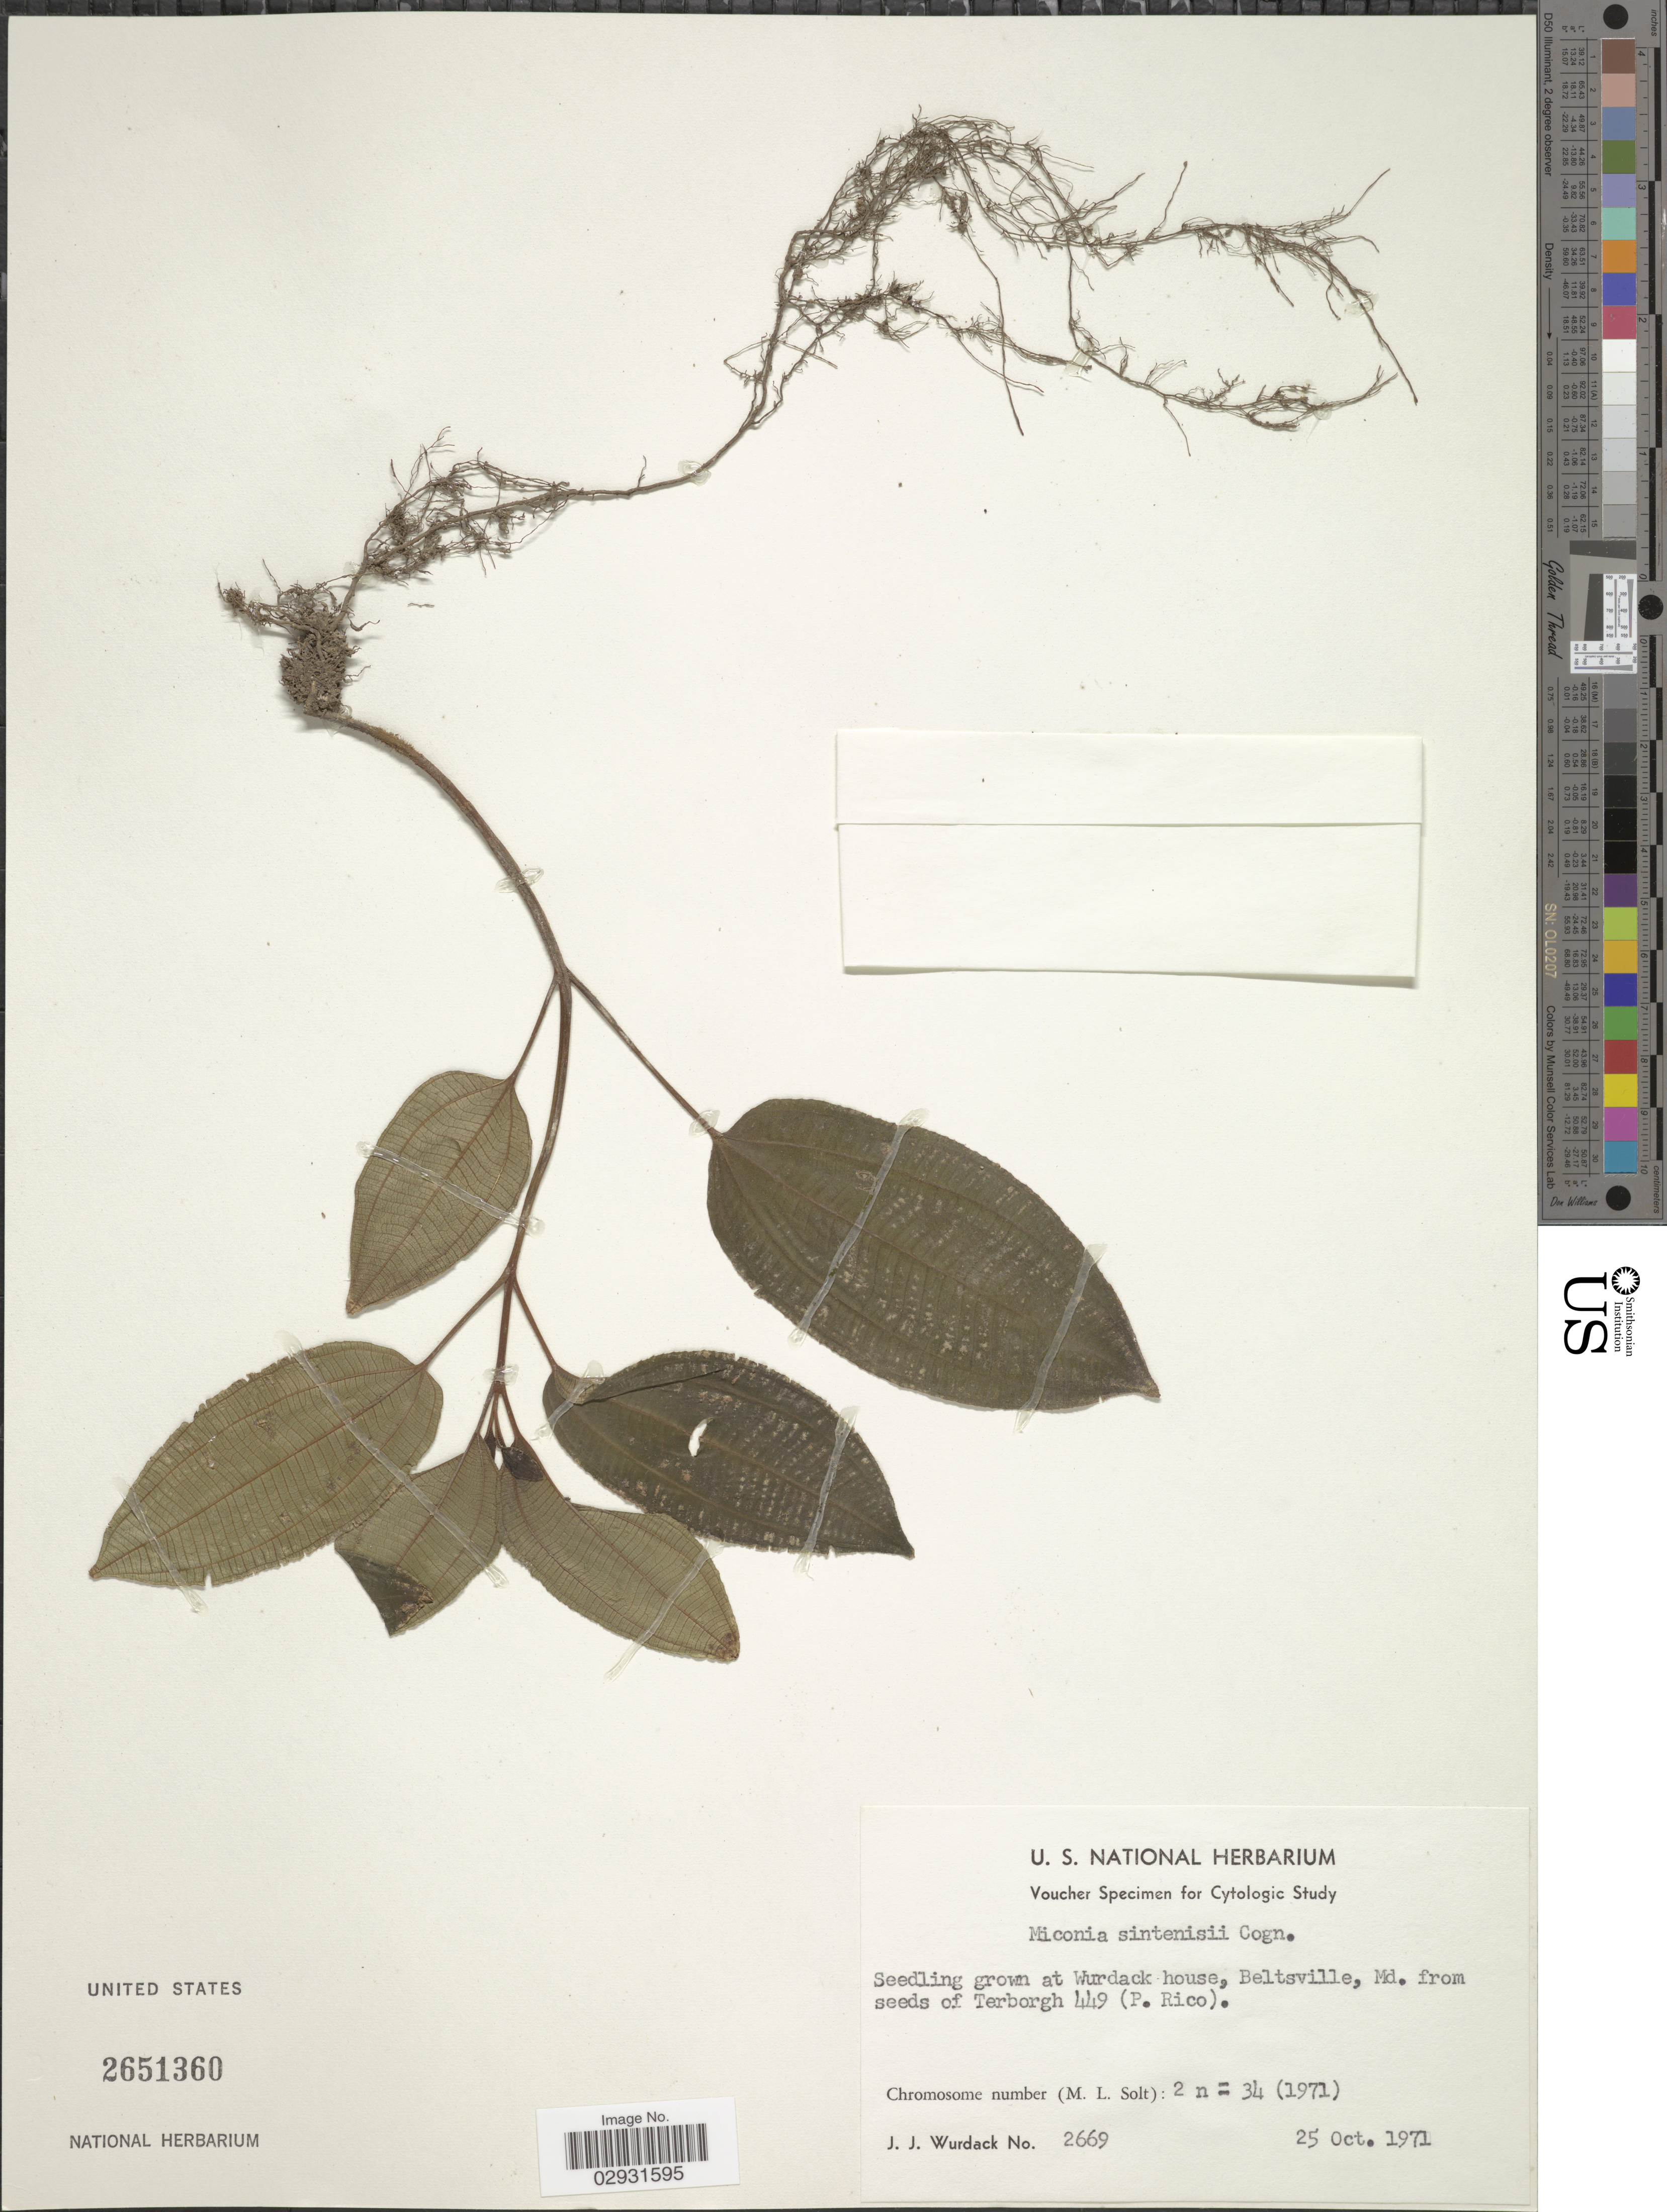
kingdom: Plantae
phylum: Tracheophyta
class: Magnoliopsida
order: Myrtales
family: Melastomataceae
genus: Miconia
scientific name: Miconia sintenisii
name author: Cogn.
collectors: J. J. Wurdack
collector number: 2669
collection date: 1971-10-25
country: United States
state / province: Maryland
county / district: Prince George's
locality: Seedling grown at Wurdack house, Beltsville.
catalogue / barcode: US 2651360